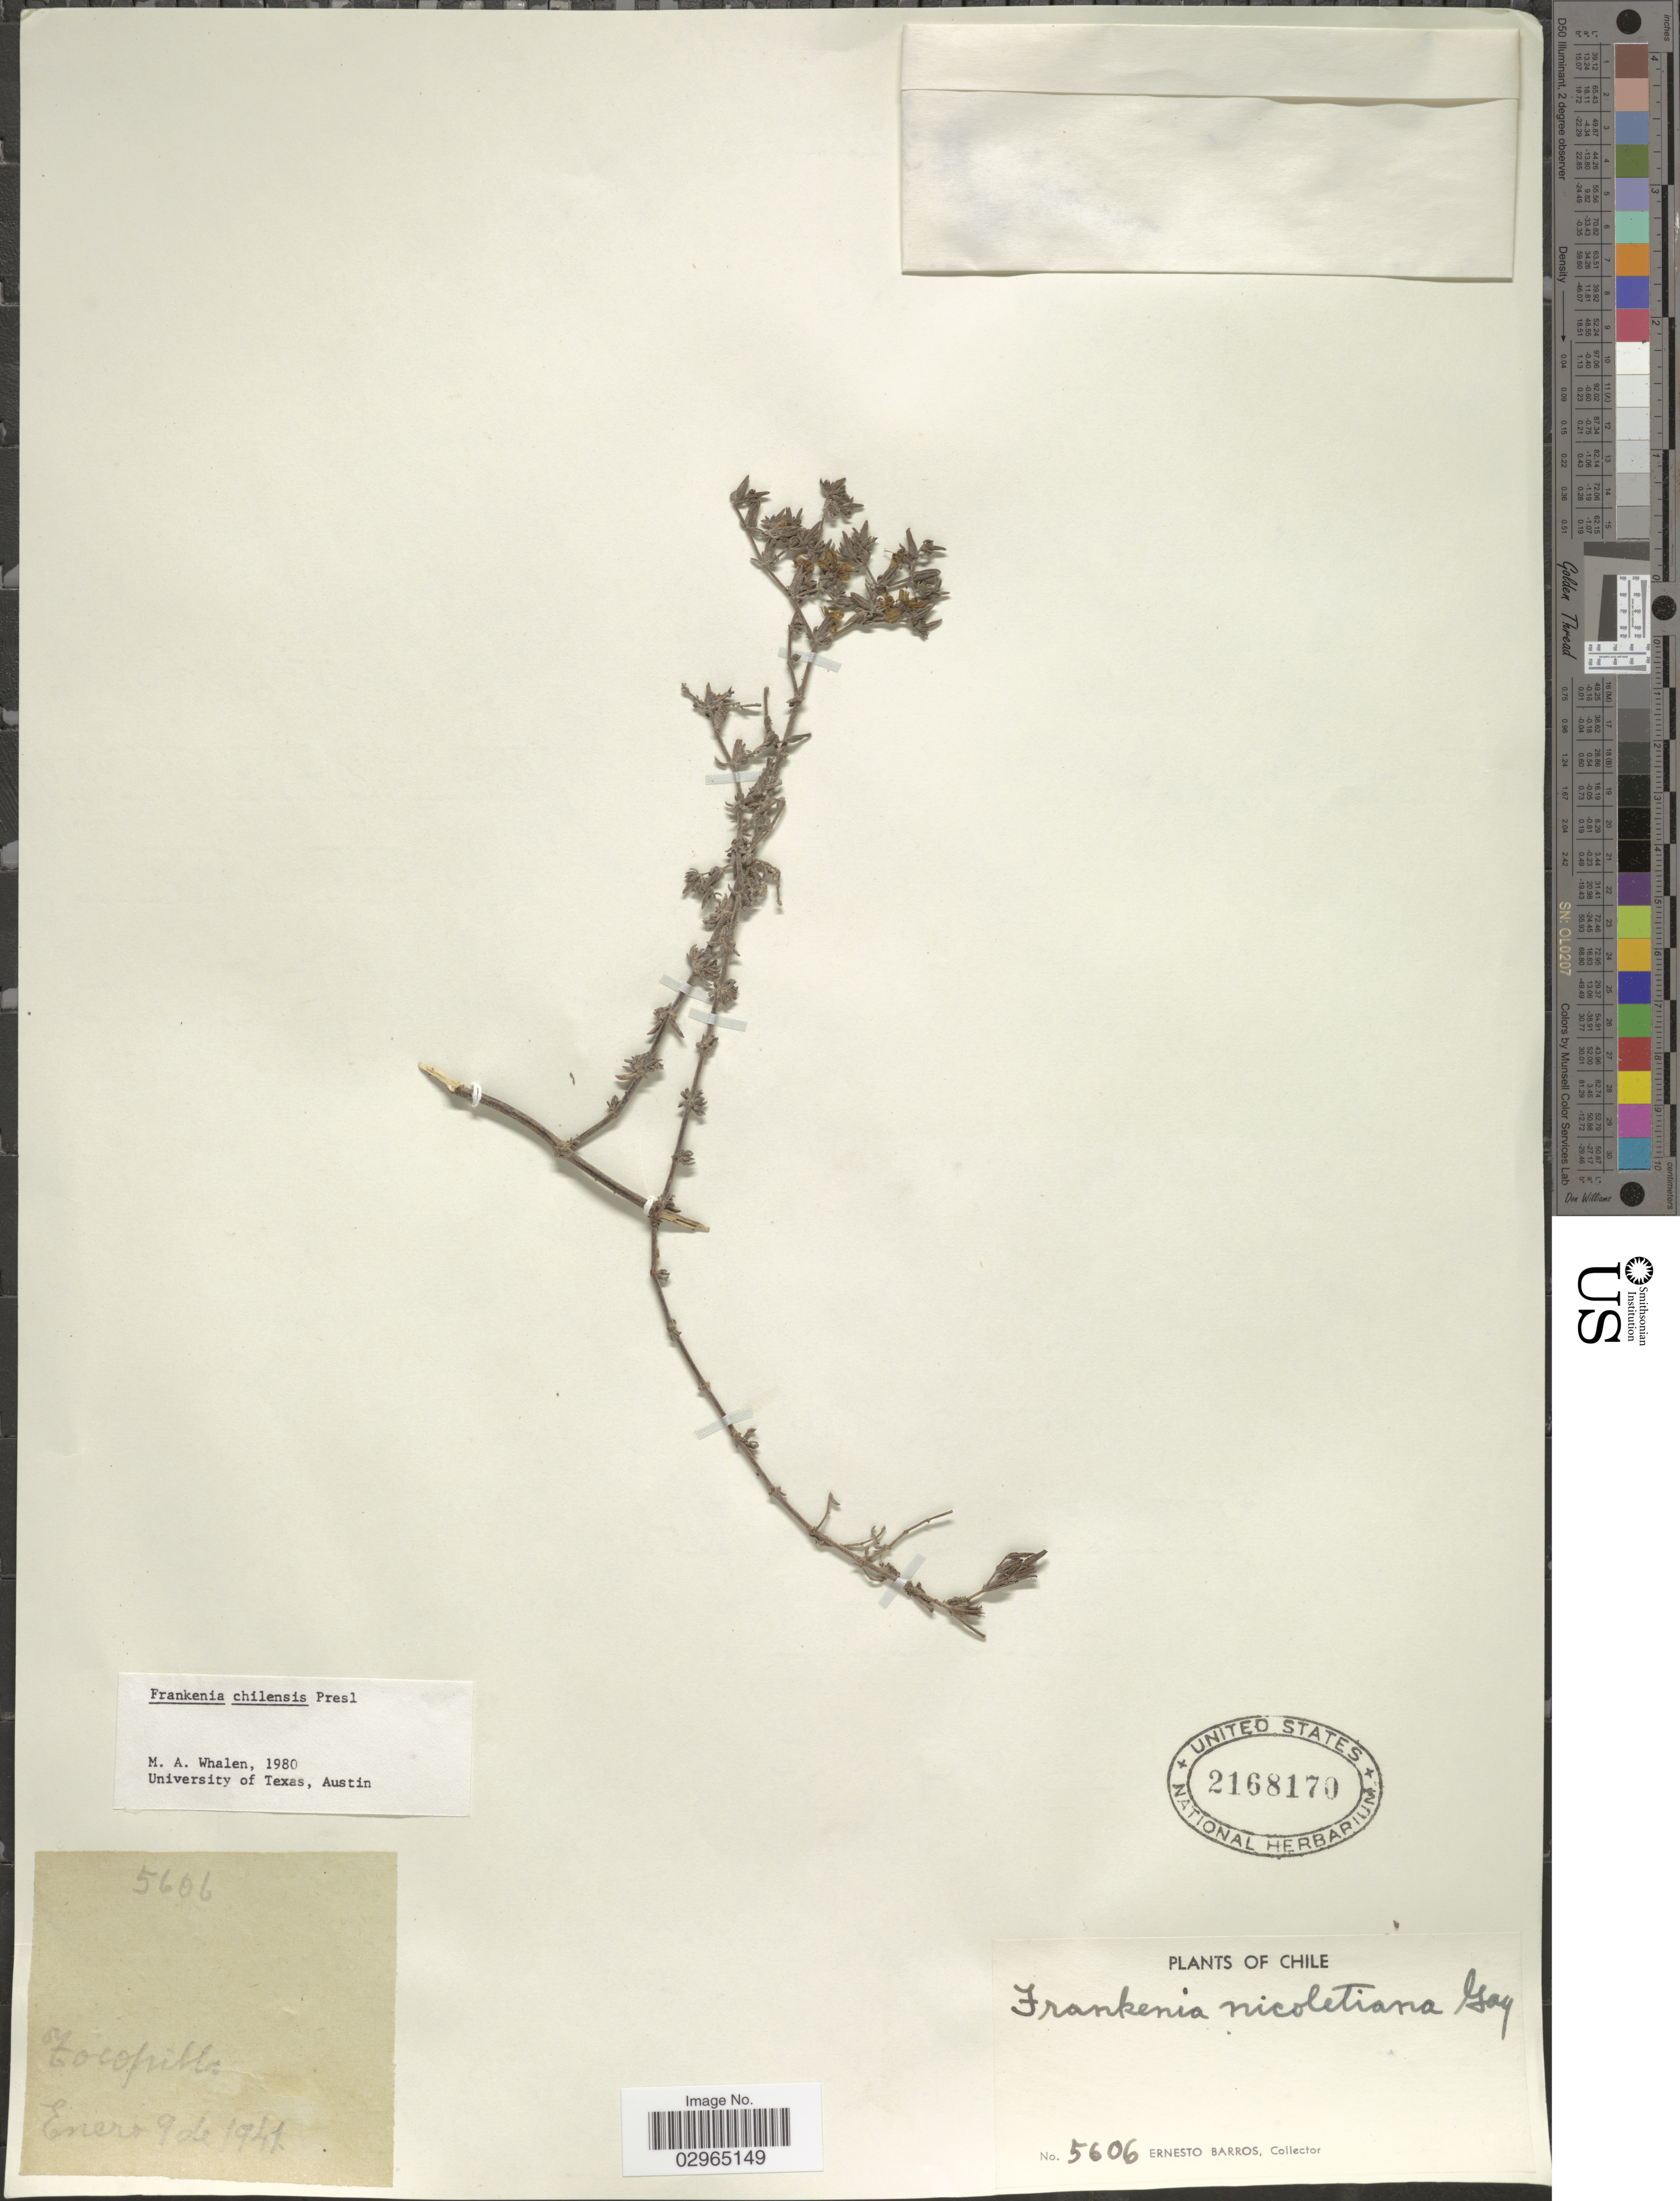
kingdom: Plantae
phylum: Tracheophyta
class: Magnoliopsida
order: Caryophyllales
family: Frankeniaceae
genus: Frankenia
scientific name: Frankenia chilensis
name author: C. Presl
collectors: E. Barros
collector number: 5606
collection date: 1941-01-09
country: Chile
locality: Tocopilla.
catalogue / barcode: US 2168170